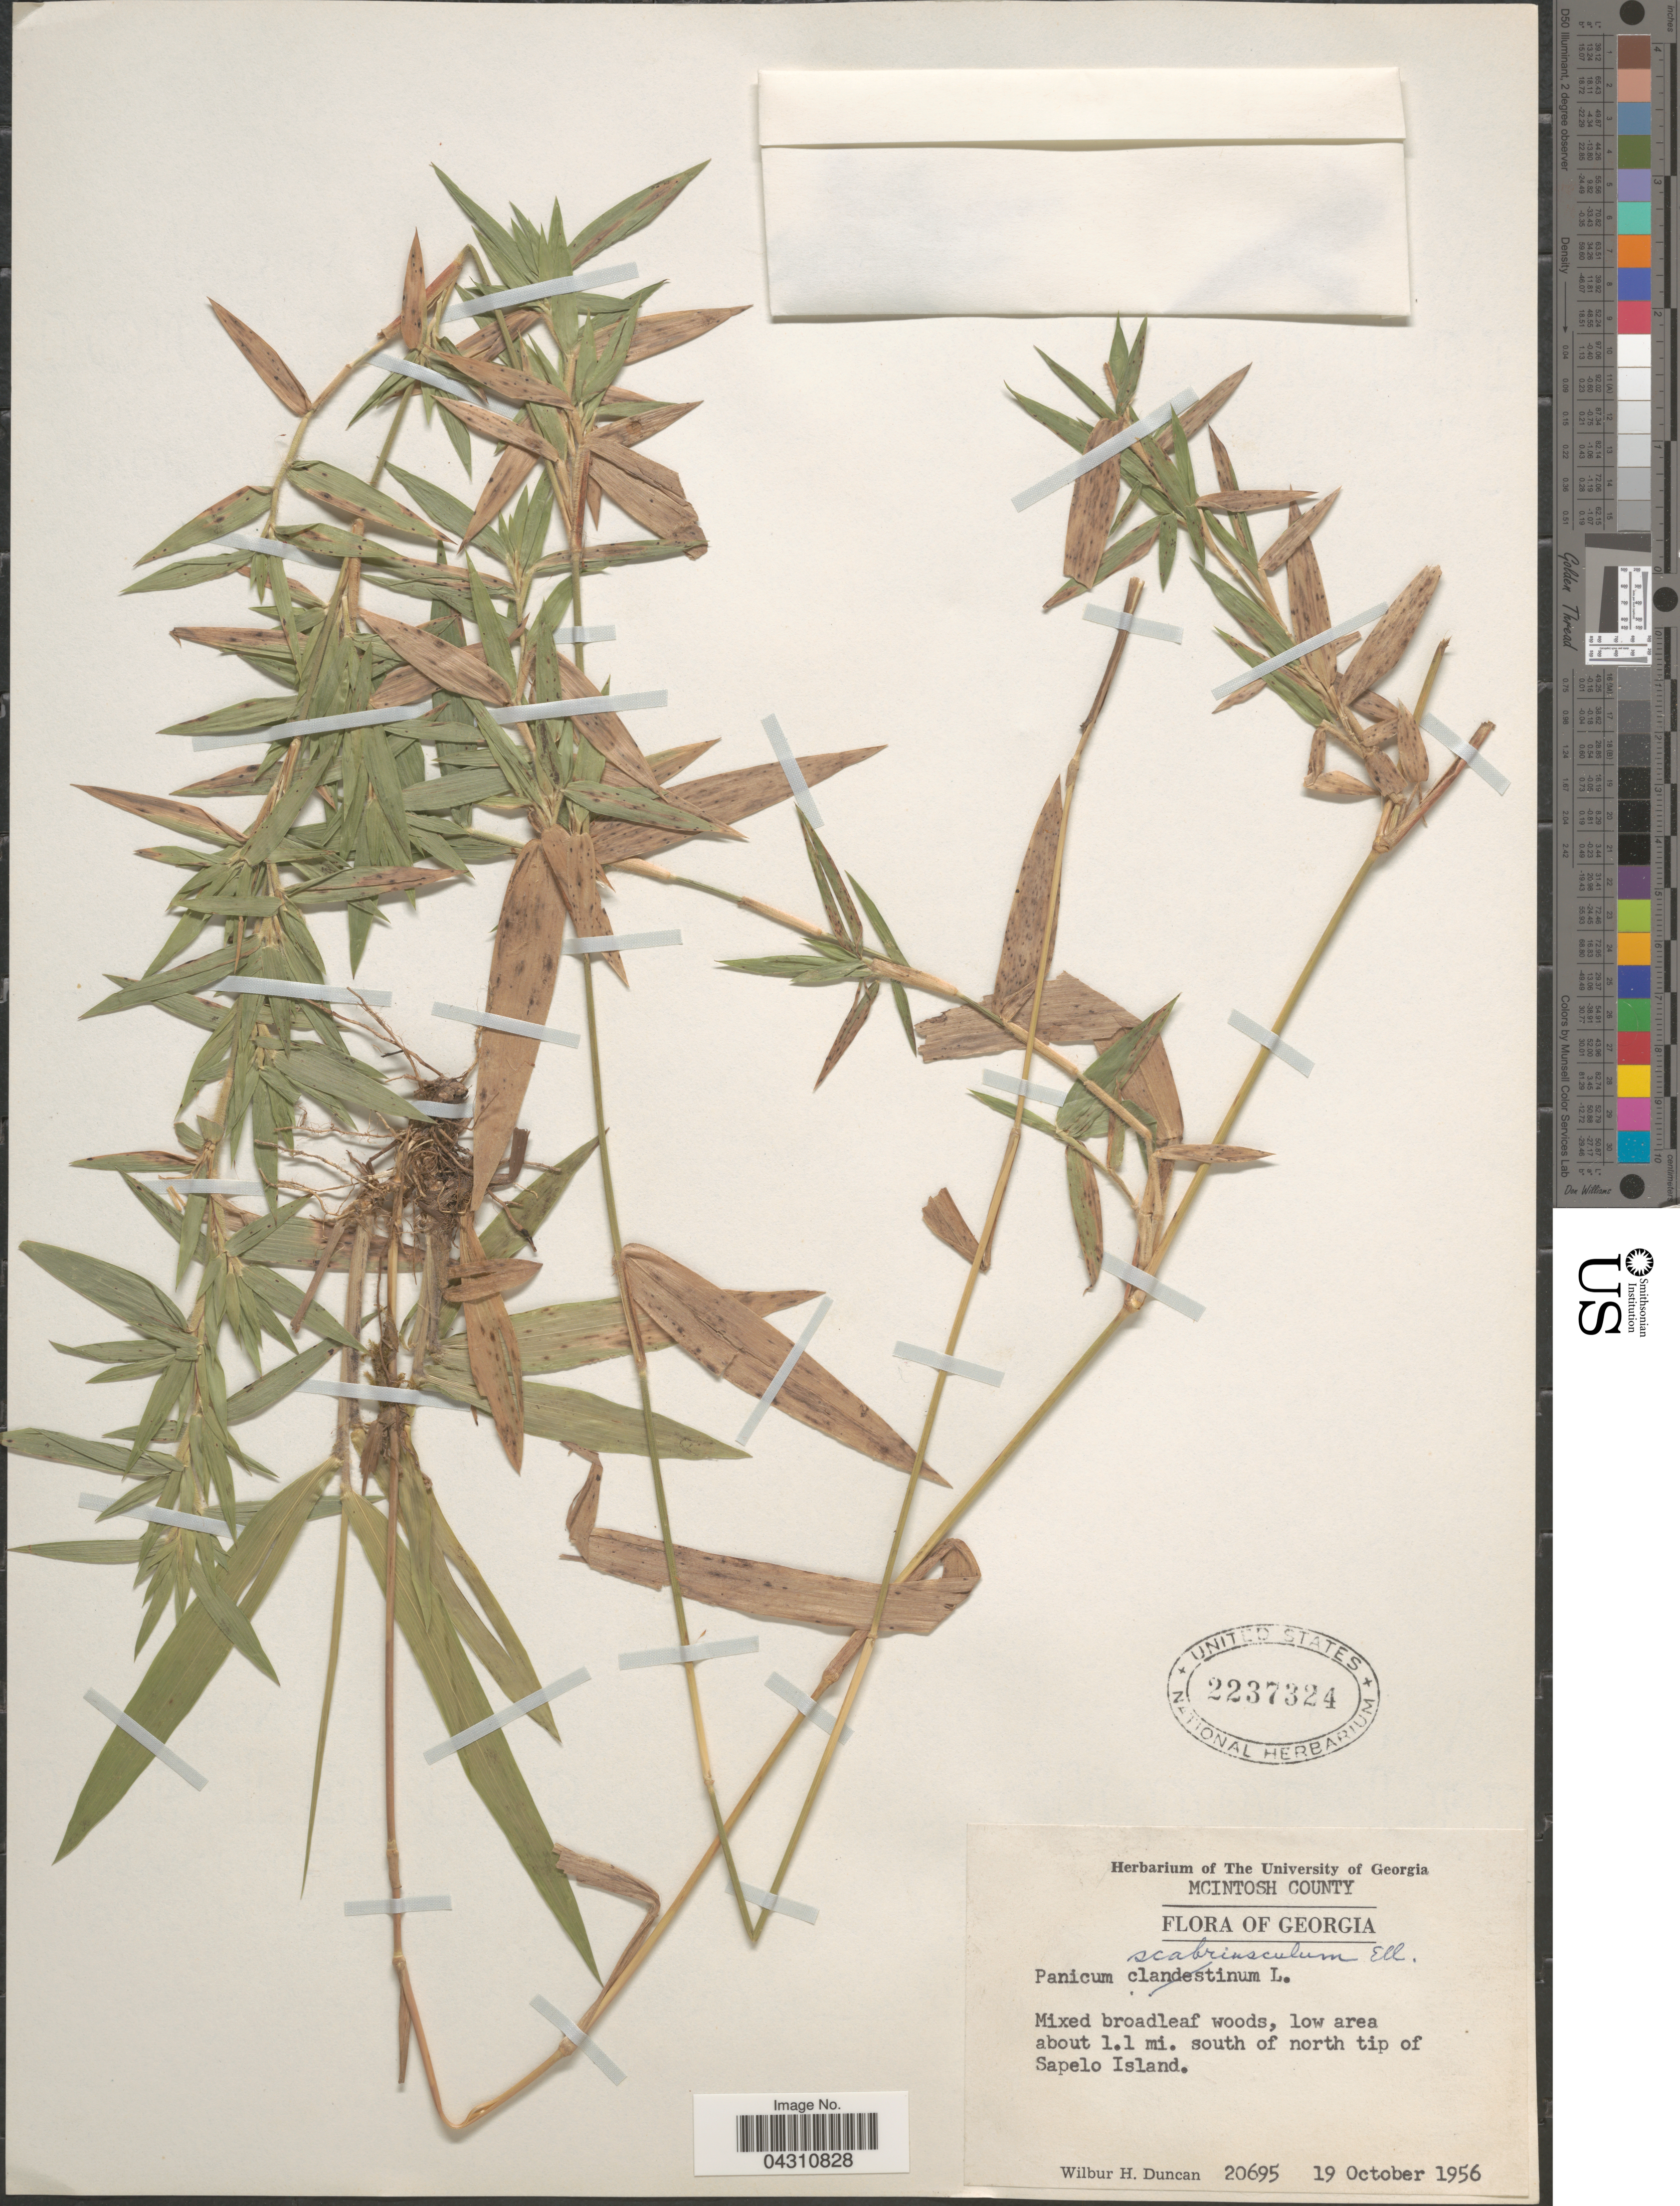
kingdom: Plantae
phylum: Tracheophyta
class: Liliopsida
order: Poales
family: Poaceae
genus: Dichanthelium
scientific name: Dichanthelium scabriusculum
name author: (Elliott) Gould & C.A. Clark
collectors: W. H. Duncan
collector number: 20695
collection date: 1956-10-19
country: United States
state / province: Georgia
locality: McIntosh County. Low area about 1.1 mi. south of north tip of Sapelo Island.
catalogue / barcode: US 2237324